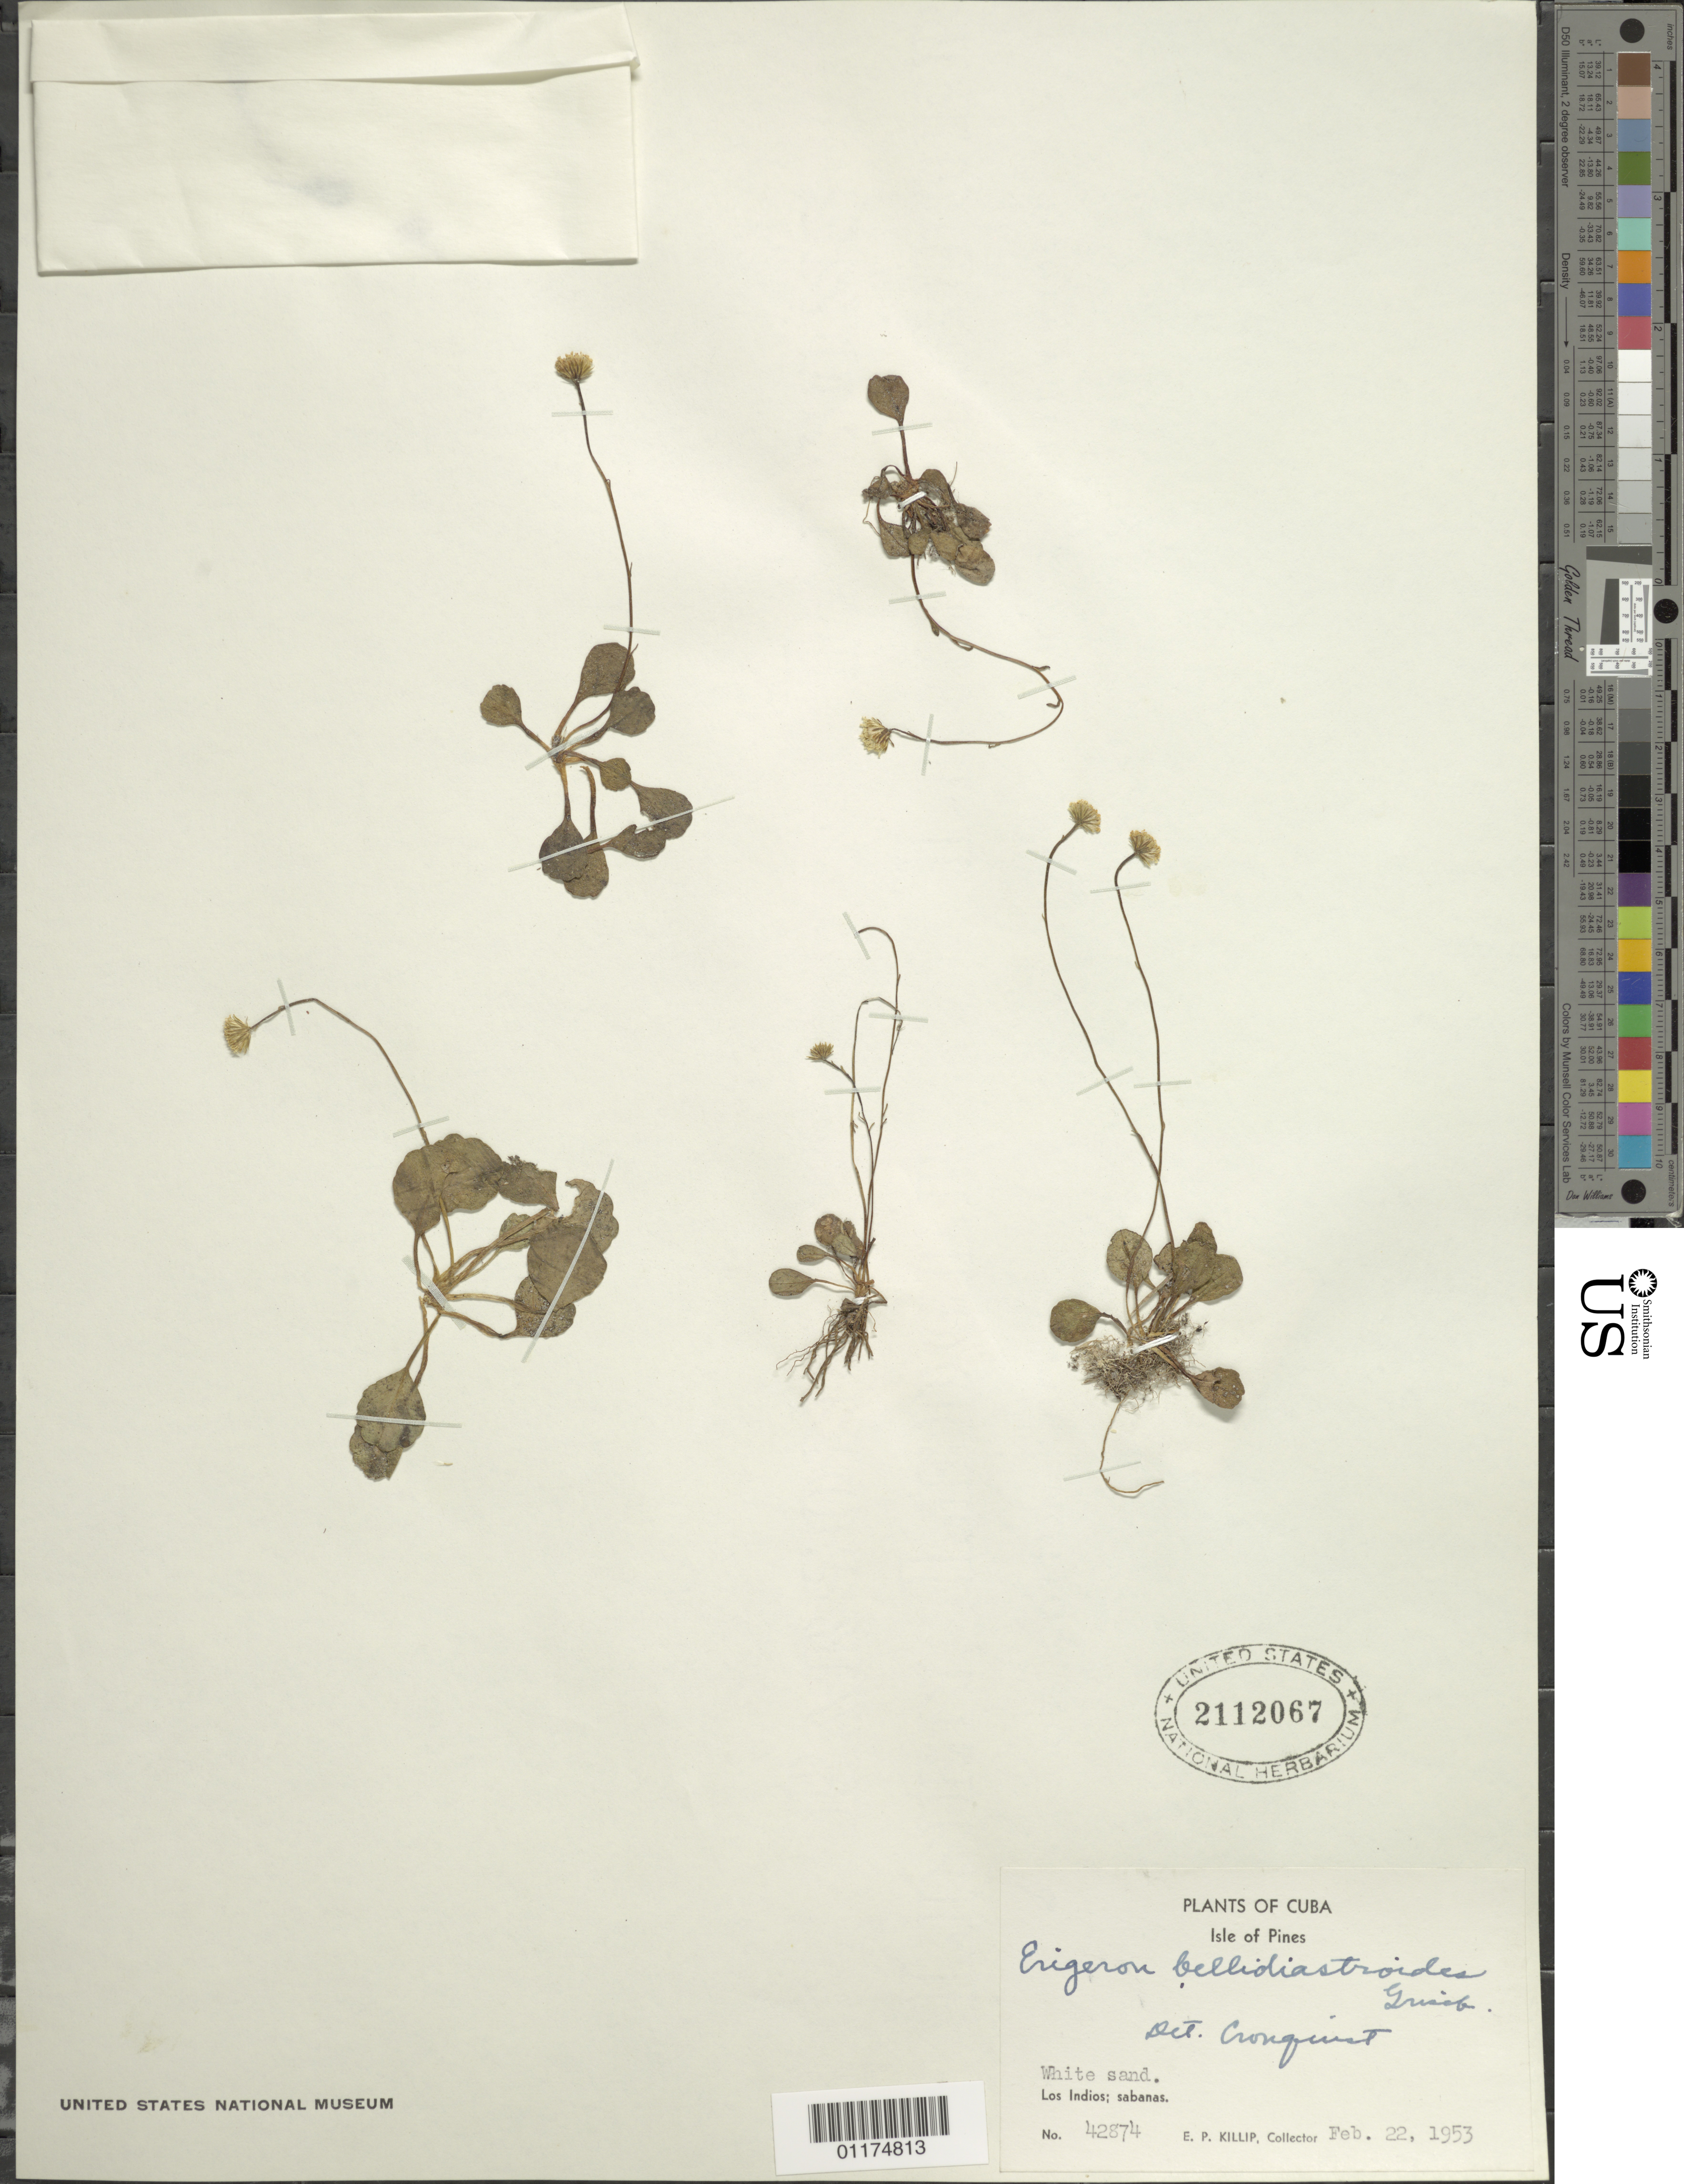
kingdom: Plantae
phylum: Tracheophyta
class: Magnoliopsida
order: Asterales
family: Asteraceae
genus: Erigeron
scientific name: Erigeron bellidiastroides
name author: Griseb.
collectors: E. P. Killip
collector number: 42874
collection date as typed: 21 Feb 1953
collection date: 1953-02-21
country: Cuba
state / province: Isla de la Juventud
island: Isla de la Juventud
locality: Los Indios; sabanas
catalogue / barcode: US 2112067